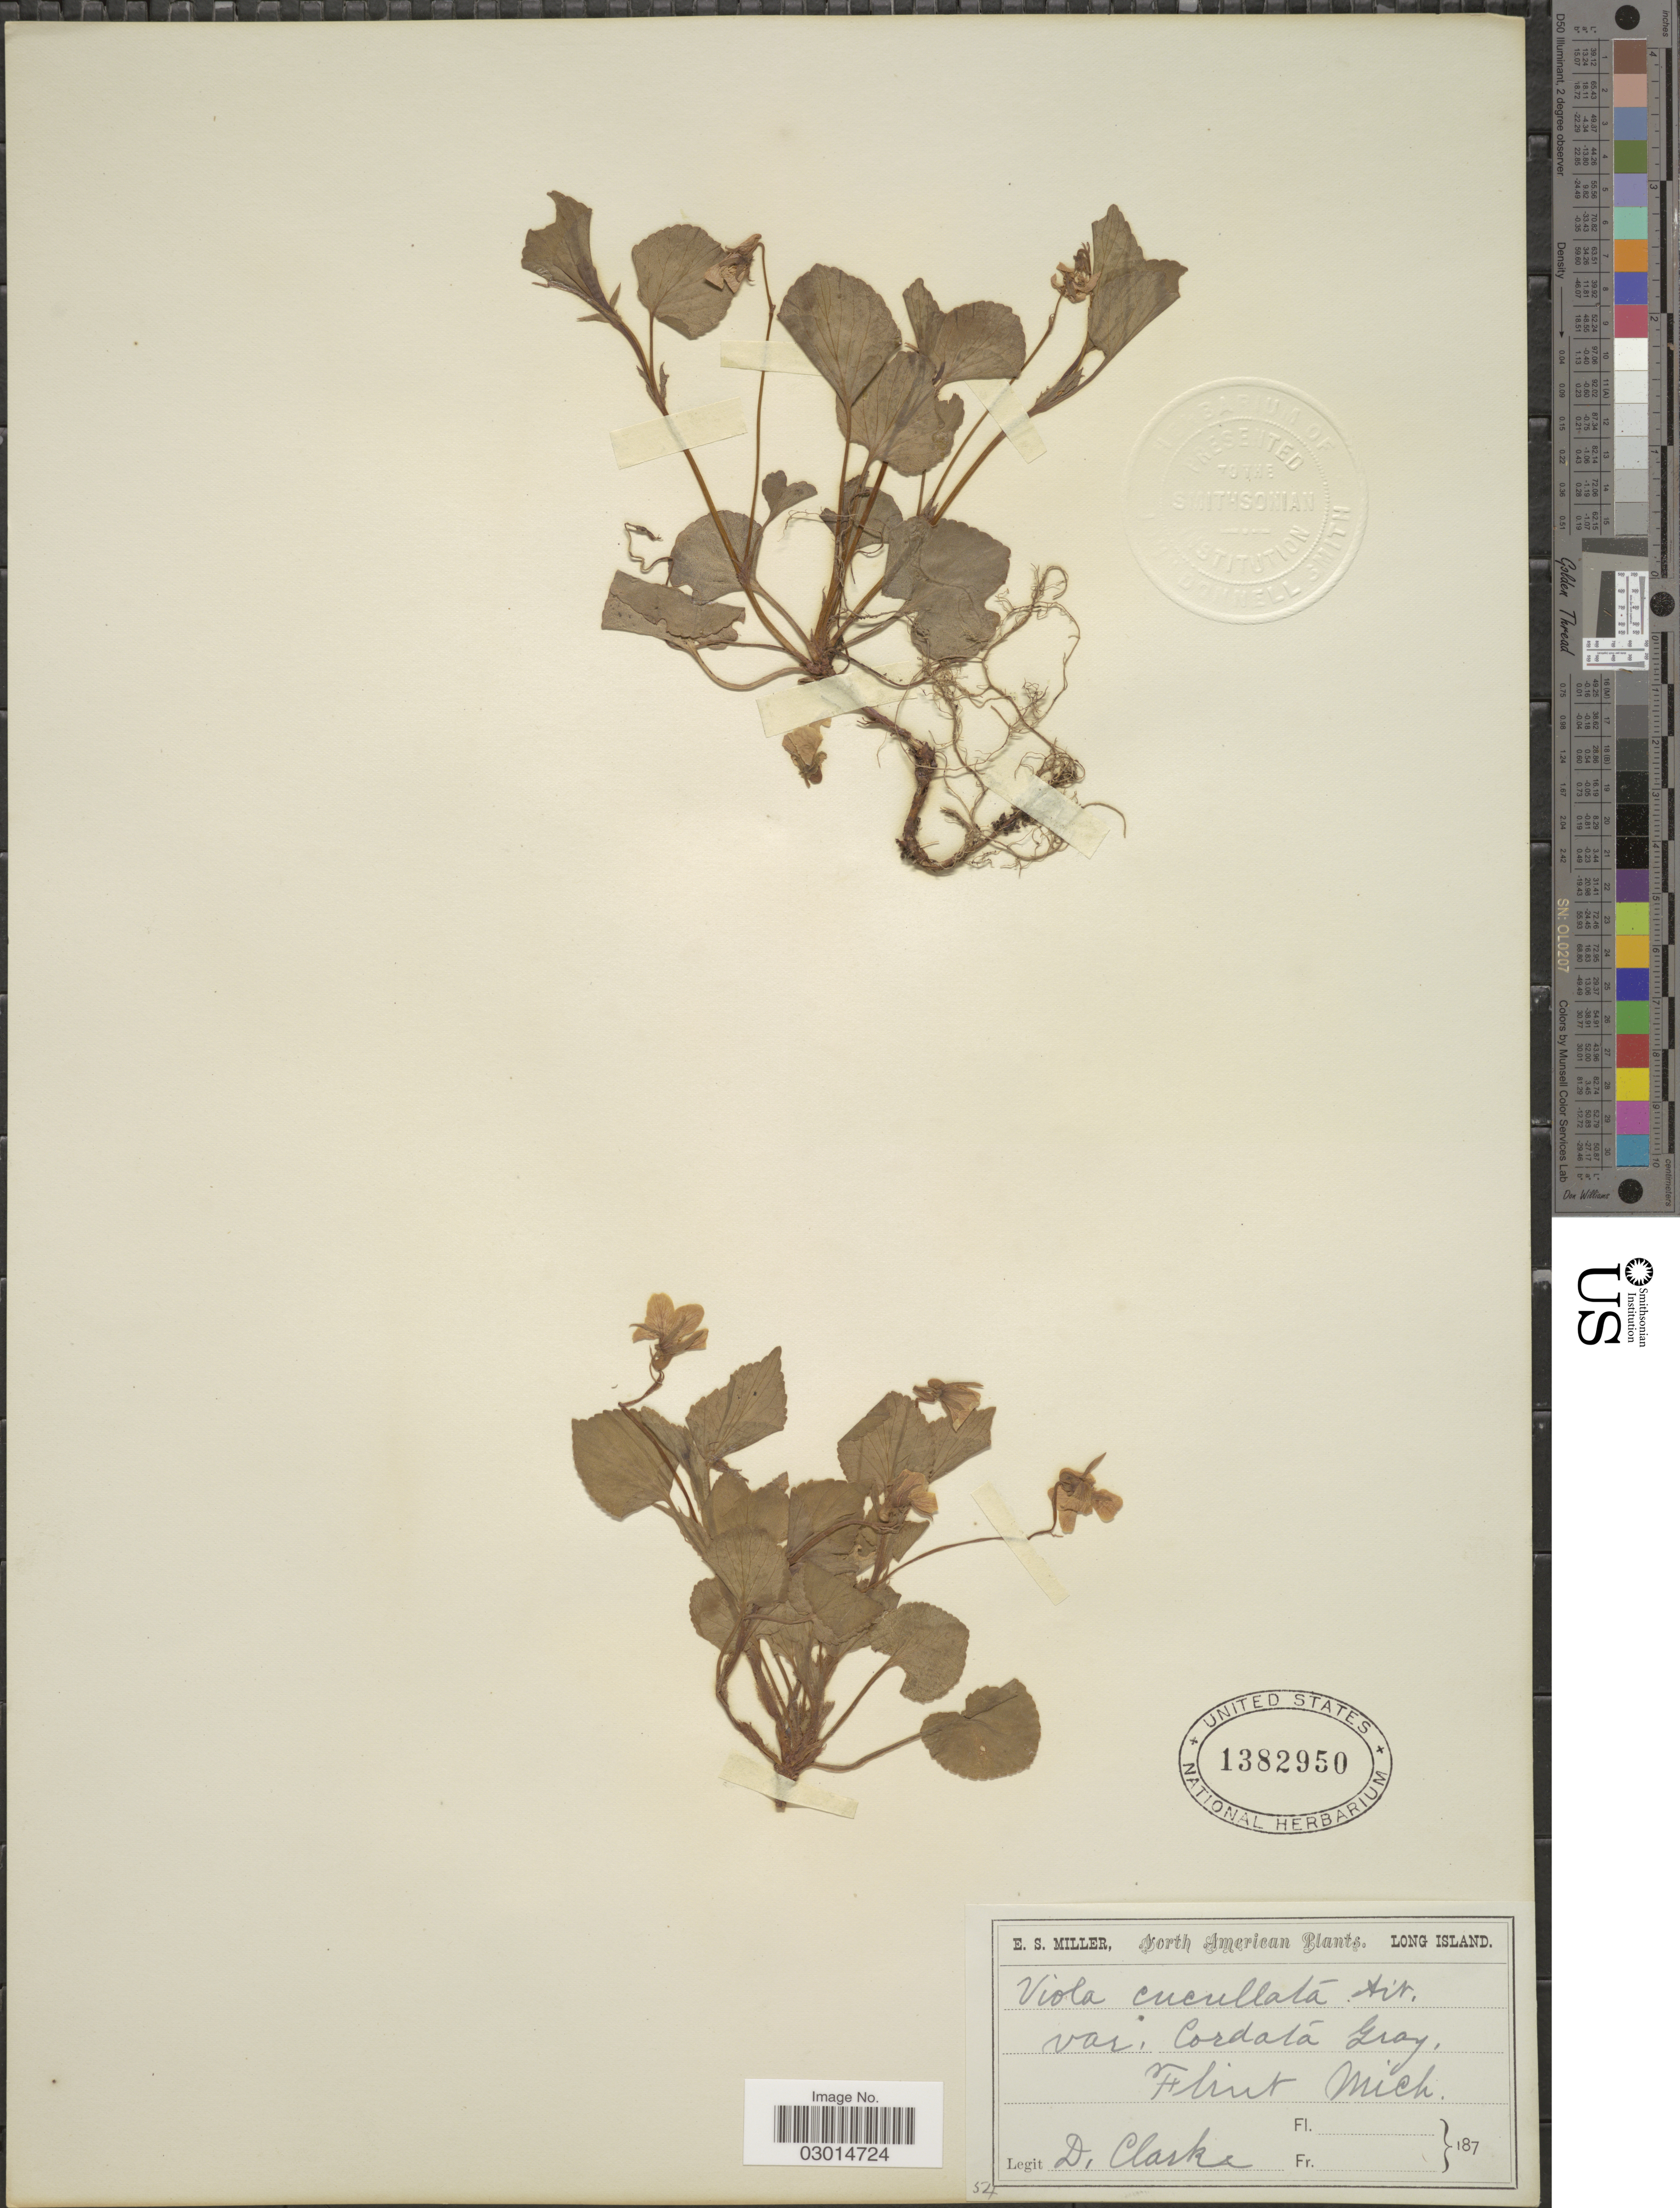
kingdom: Plantae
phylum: Tracheophyta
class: Magnoliopsida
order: Malpighiales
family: Violaceae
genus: Viola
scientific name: Viola cucullata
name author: Aiton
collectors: D. Clarke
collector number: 54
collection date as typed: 187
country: United States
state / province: Michigan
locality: Flint Mich.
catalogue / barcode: US 1382950